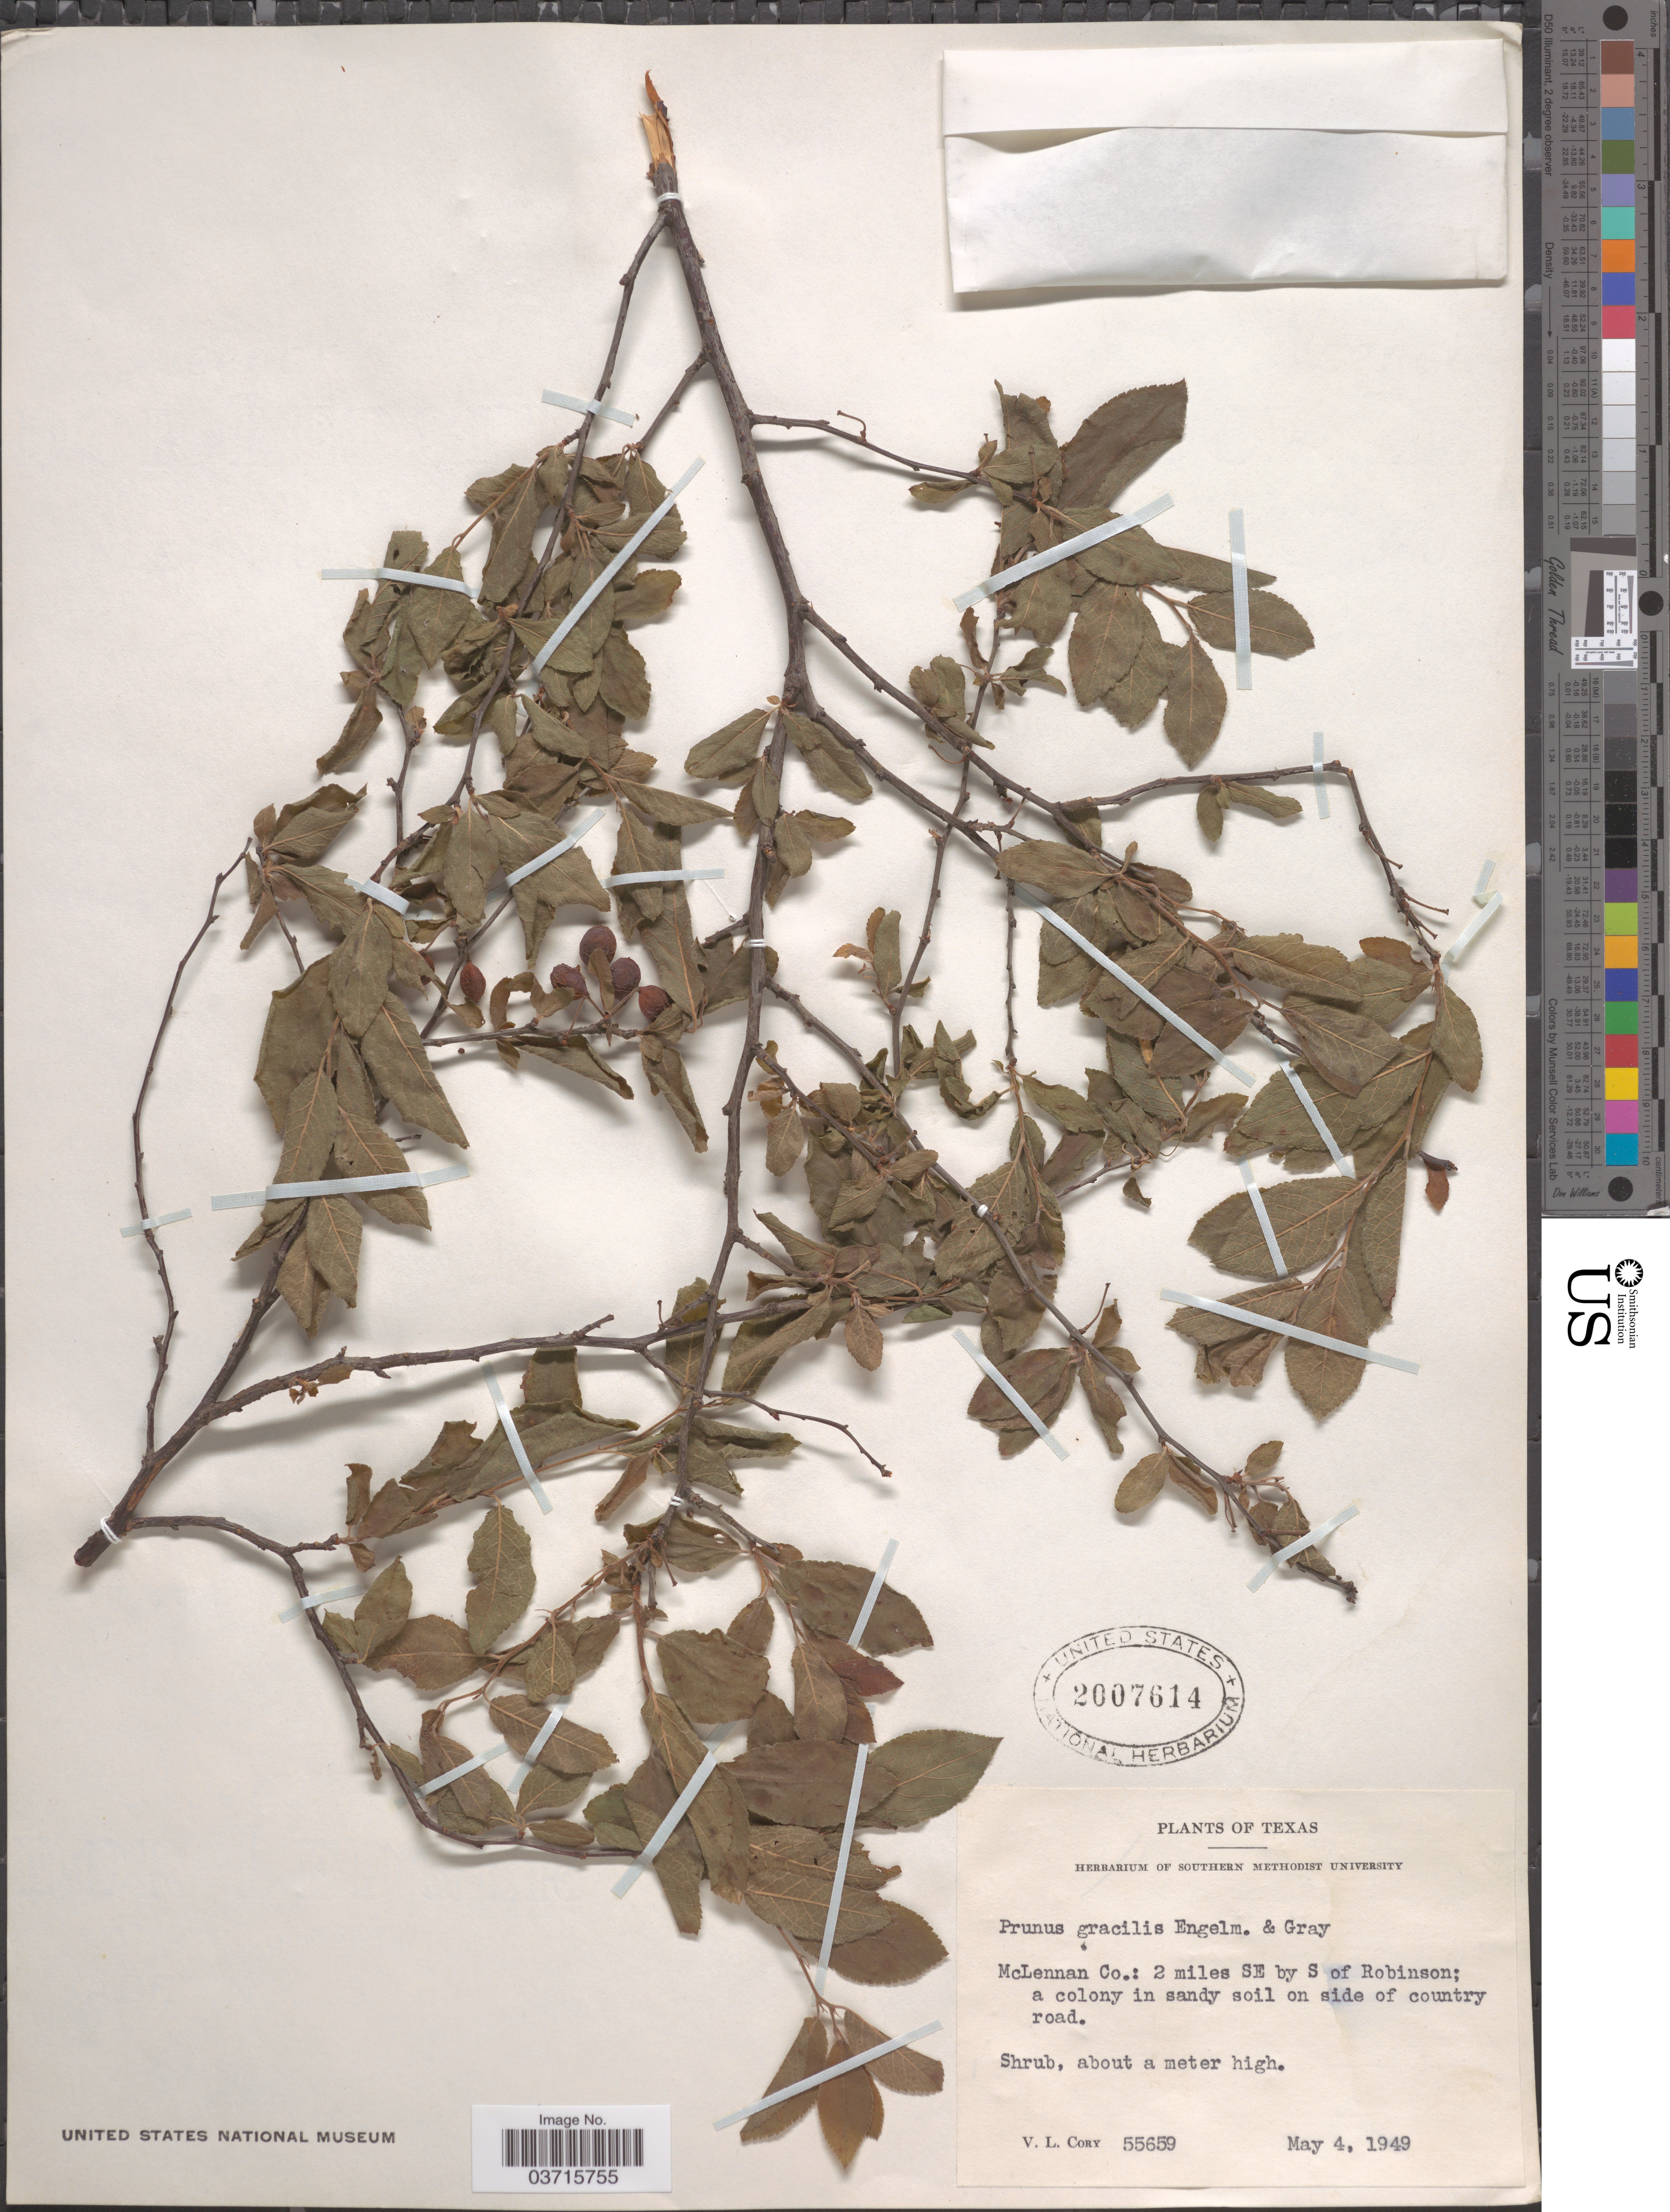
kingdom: Plantae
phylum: Tracheophyta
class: Magnoliopsida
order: Rosales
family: Rosaceae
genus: Prunus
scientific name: Prunus gracilis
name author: Engelm. & A. Gray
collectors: V. Cory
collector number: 55659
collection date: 1949-05-04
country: United States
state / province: Texas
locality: McLennan Co.: 2 miles SE by S of Robinson.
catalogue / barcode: US 2007614